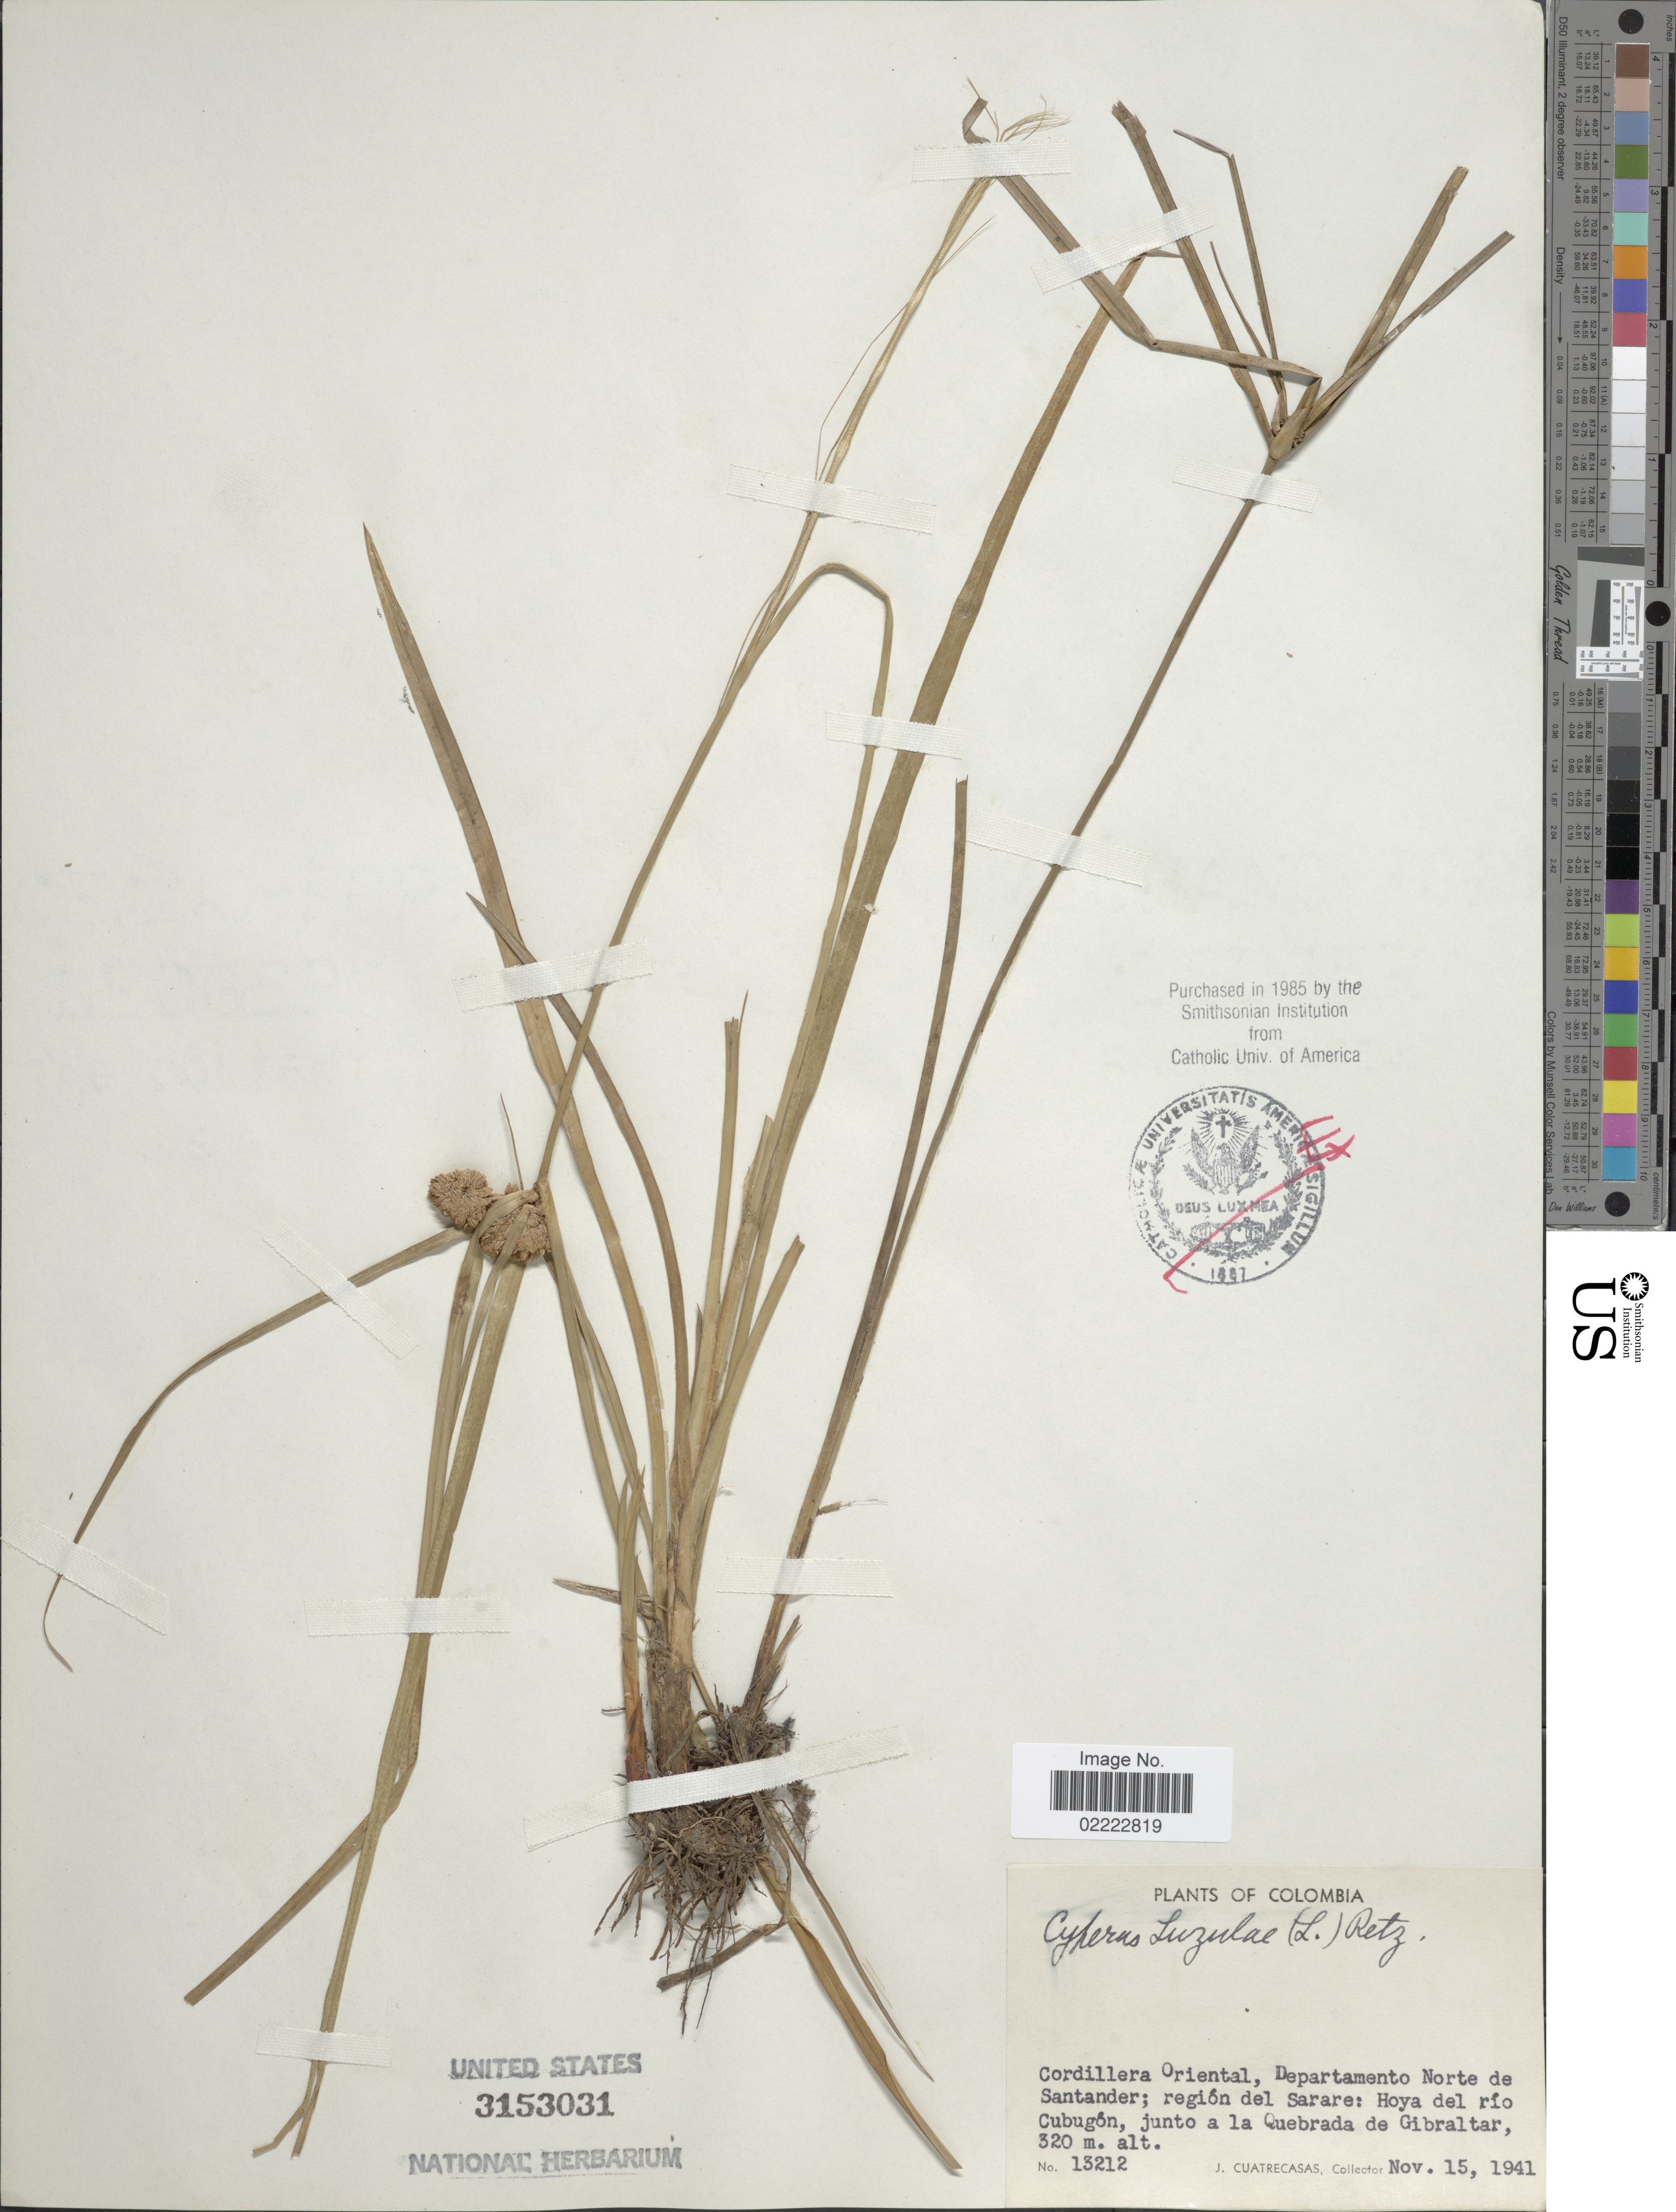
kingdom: Plantae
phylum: Tracheophyta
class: Liliopsida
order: Poales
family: Cyperaceae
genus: Cyperus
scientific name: Cyperus luzulae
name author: (L.) Rottb. ex Retz.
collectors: J. Cuatrecasas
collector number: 13212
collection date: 1941-11-15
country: Colombia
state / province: Norte de Santander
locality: Cordillera Oriental, Departamento Norte de Santander; región del Sarare: Hoya del río Cubugón, junto a la Quebrada de Gibraltar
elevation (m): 320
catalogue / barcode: US 3153031